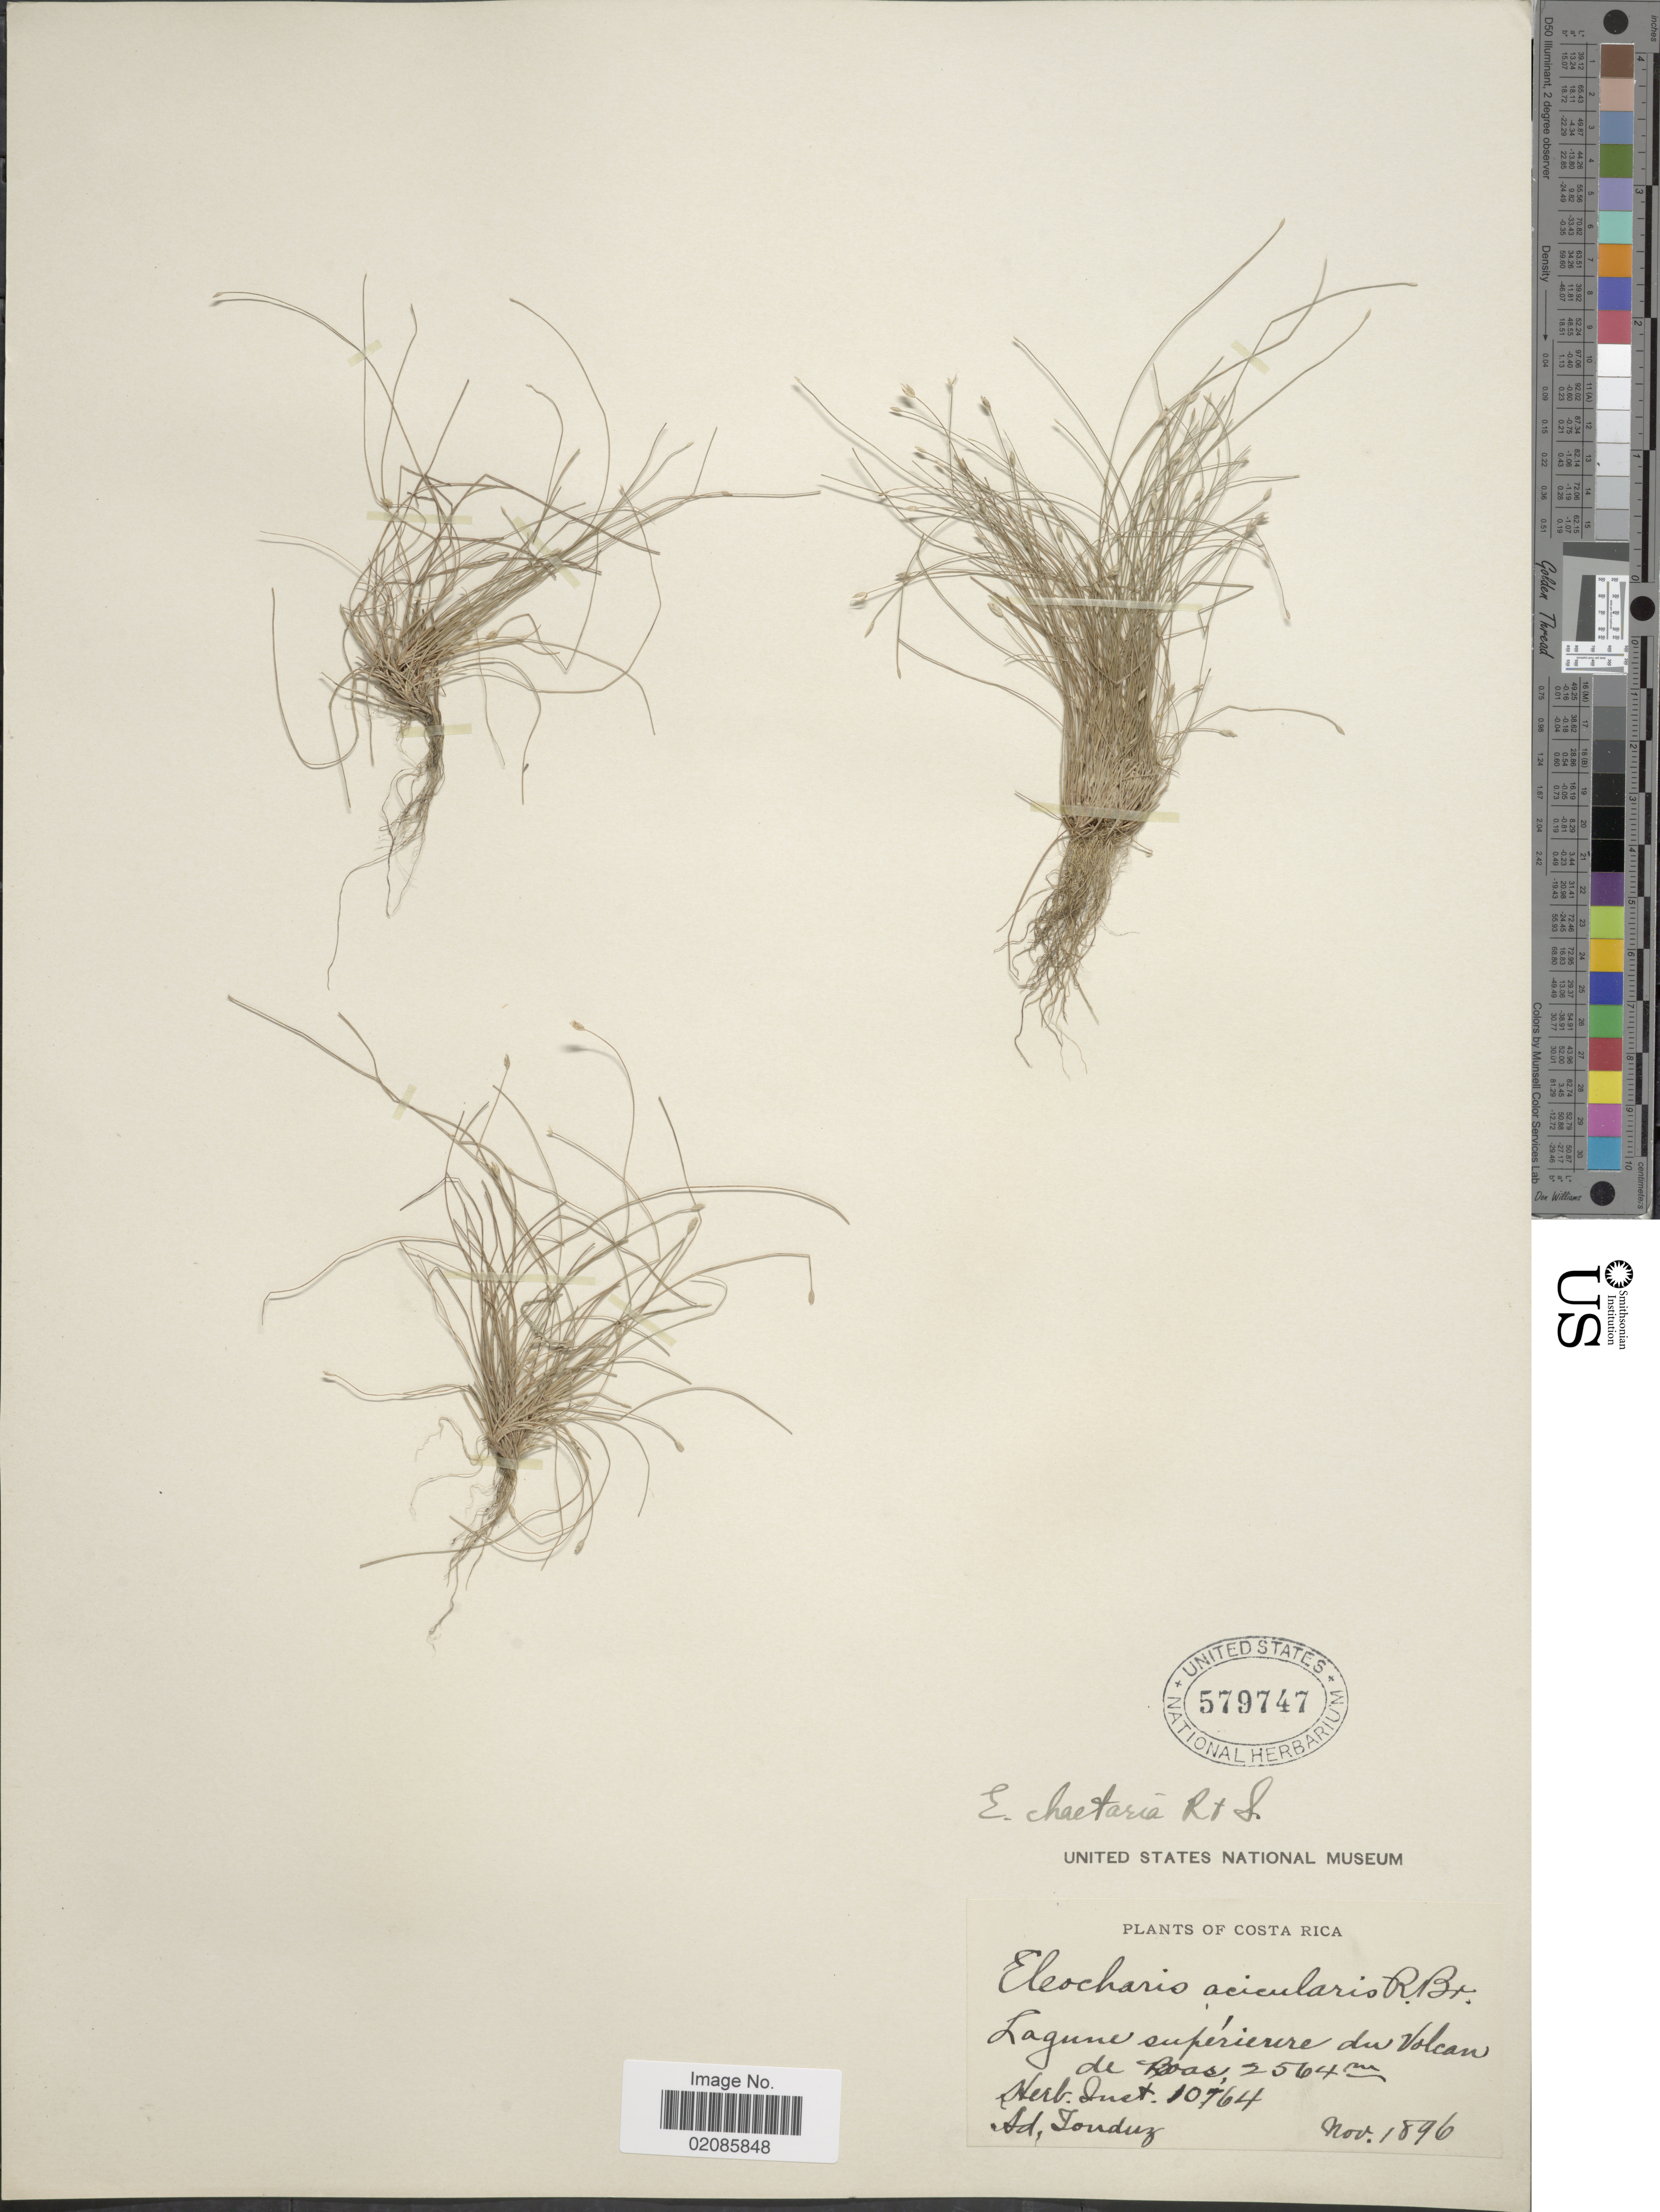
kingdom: Plantae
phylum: Tracheophyta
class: Liliopsida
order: Poales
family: Cyperaceae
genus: Eleocharis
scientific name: Eleocharis retroflexa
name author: (Poir.) Urb.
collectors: A. Tonduz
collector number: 10764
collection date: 1896-11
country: Costa Rica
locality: Lagune supérierere du Volcan de Boas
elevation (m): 2564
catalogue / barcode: US 579747